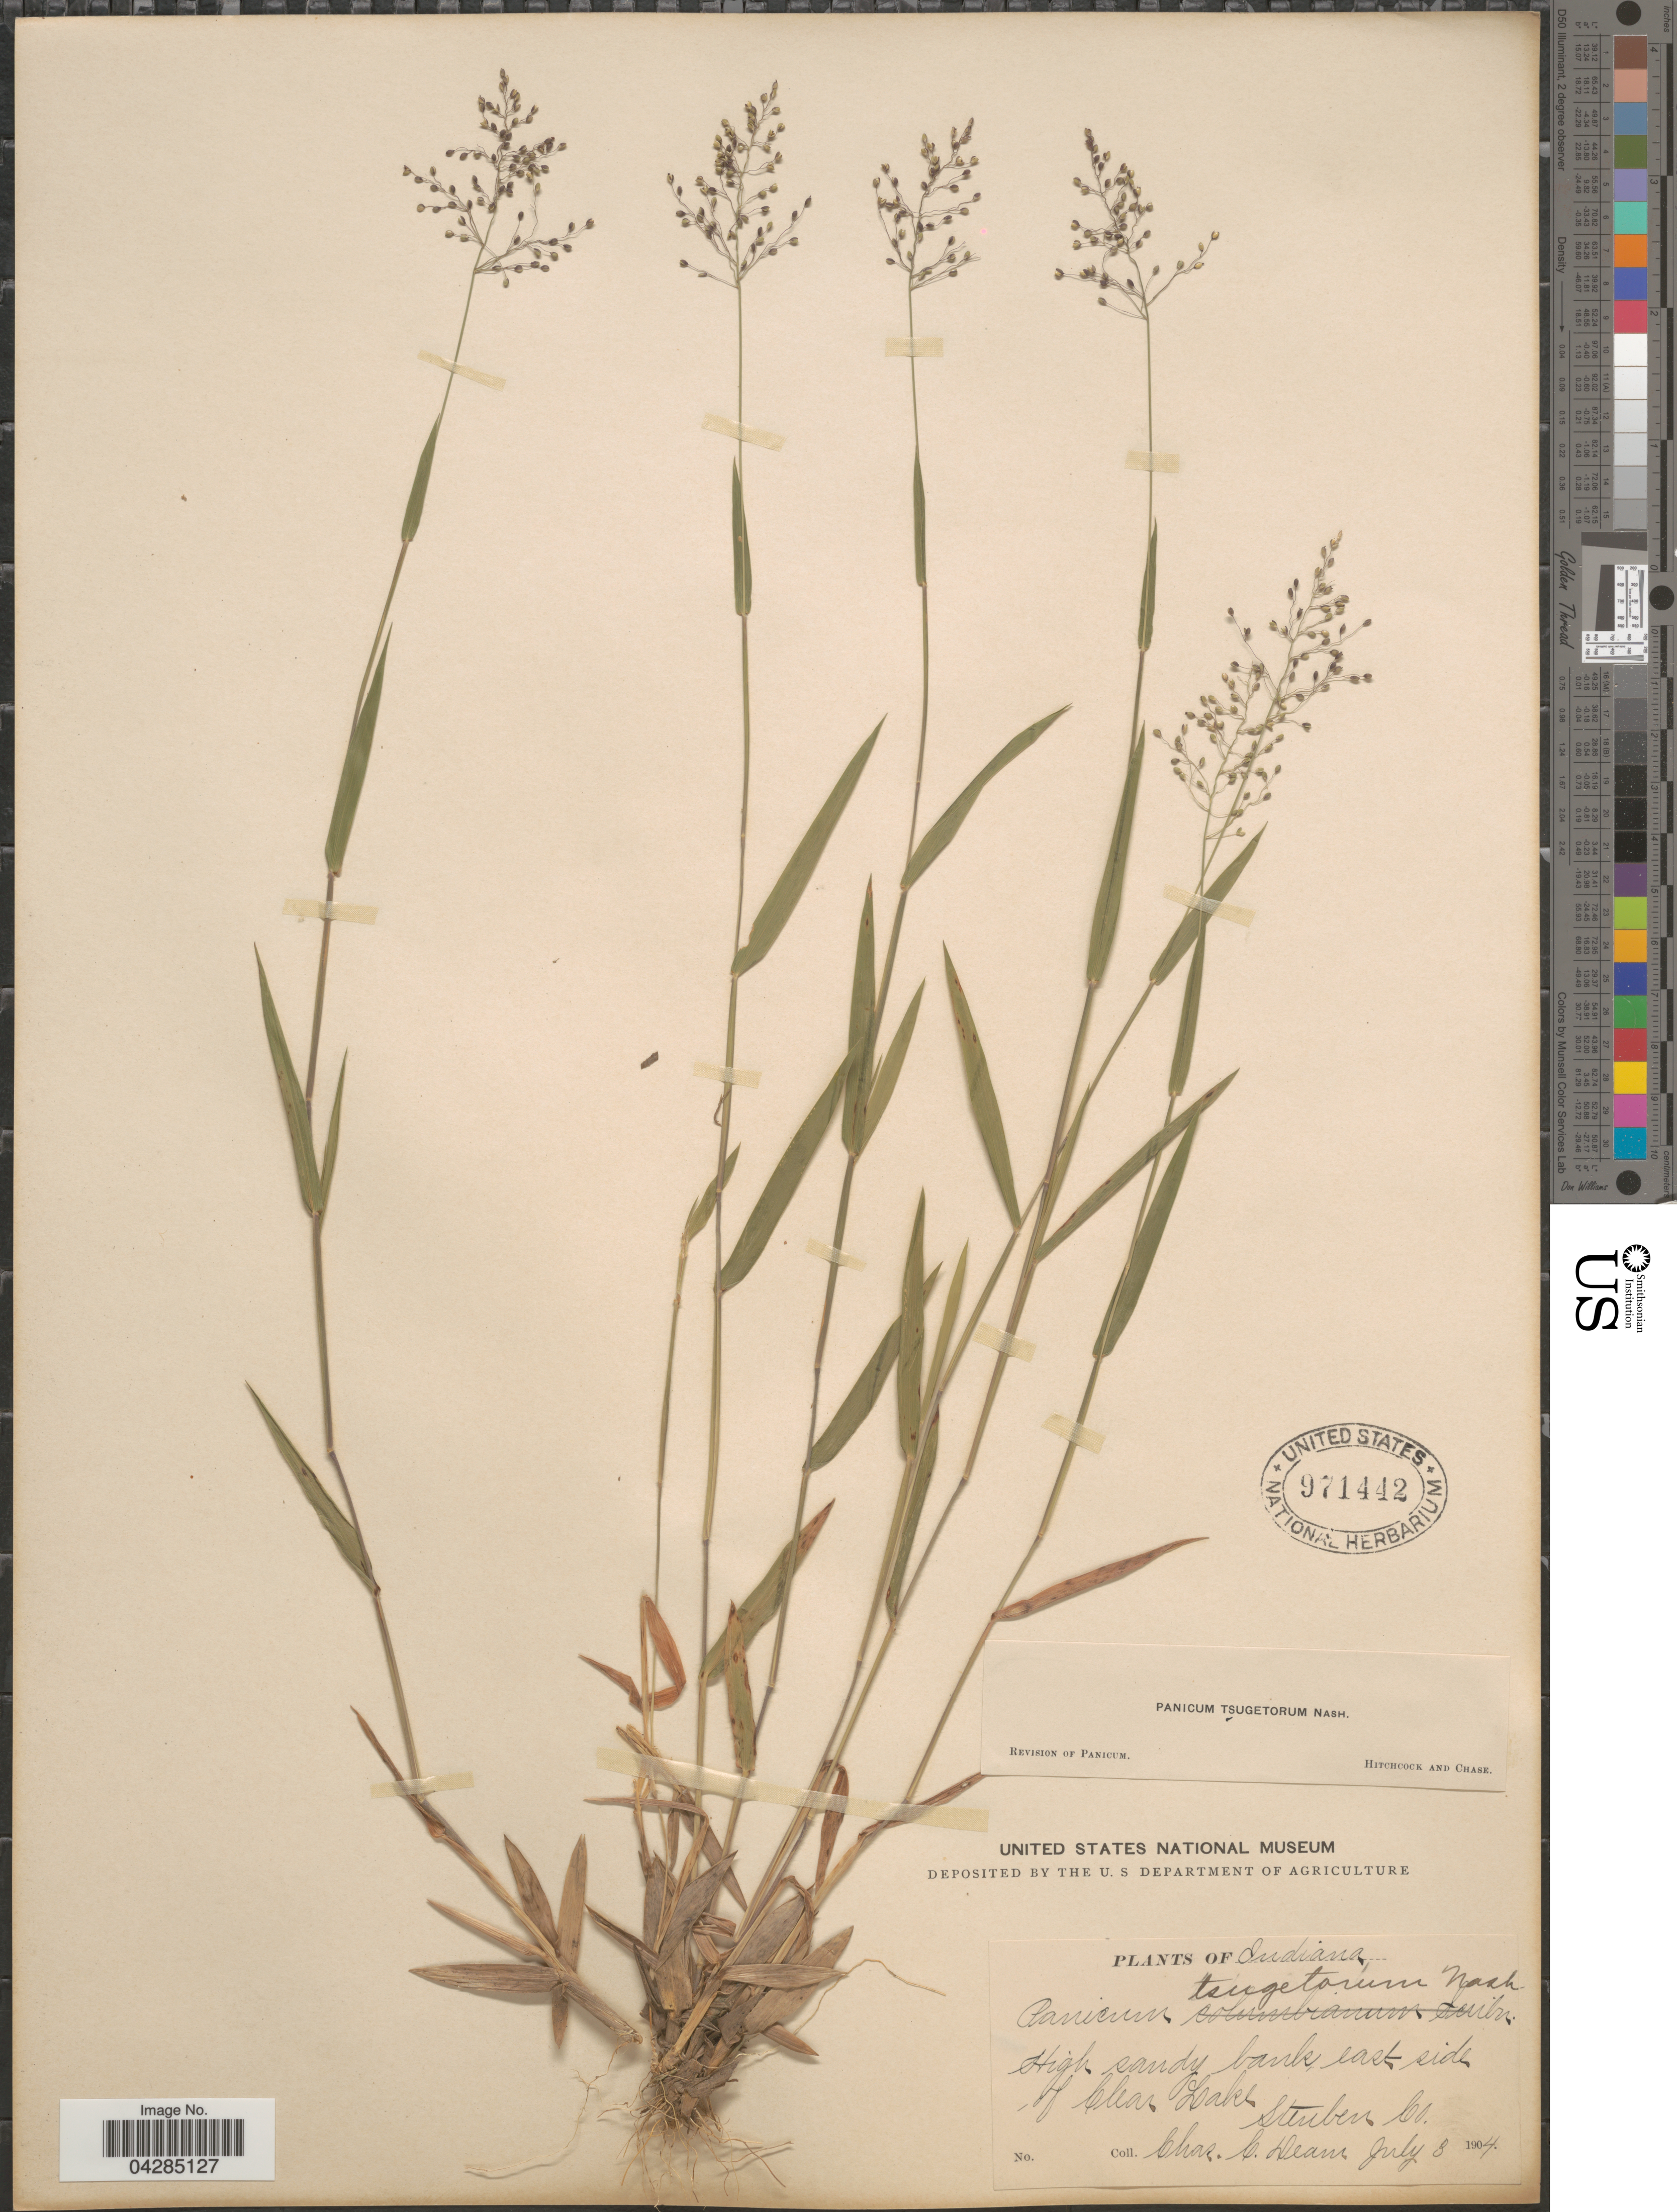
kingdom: Plantae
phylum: Tracheophyta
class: Liliopsida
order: Poales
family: Poaceae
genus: Dichanthelium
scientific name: Dichanthelium portoricense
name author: (Desv. ex Ham.) B.F. Hansen & Wunderlin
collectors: C. C. Deam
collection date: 1904-07-03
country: United States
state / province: Indiana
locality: High sandy bank, east side of Clear Lake. Steuben Co.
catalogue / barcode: US 971442